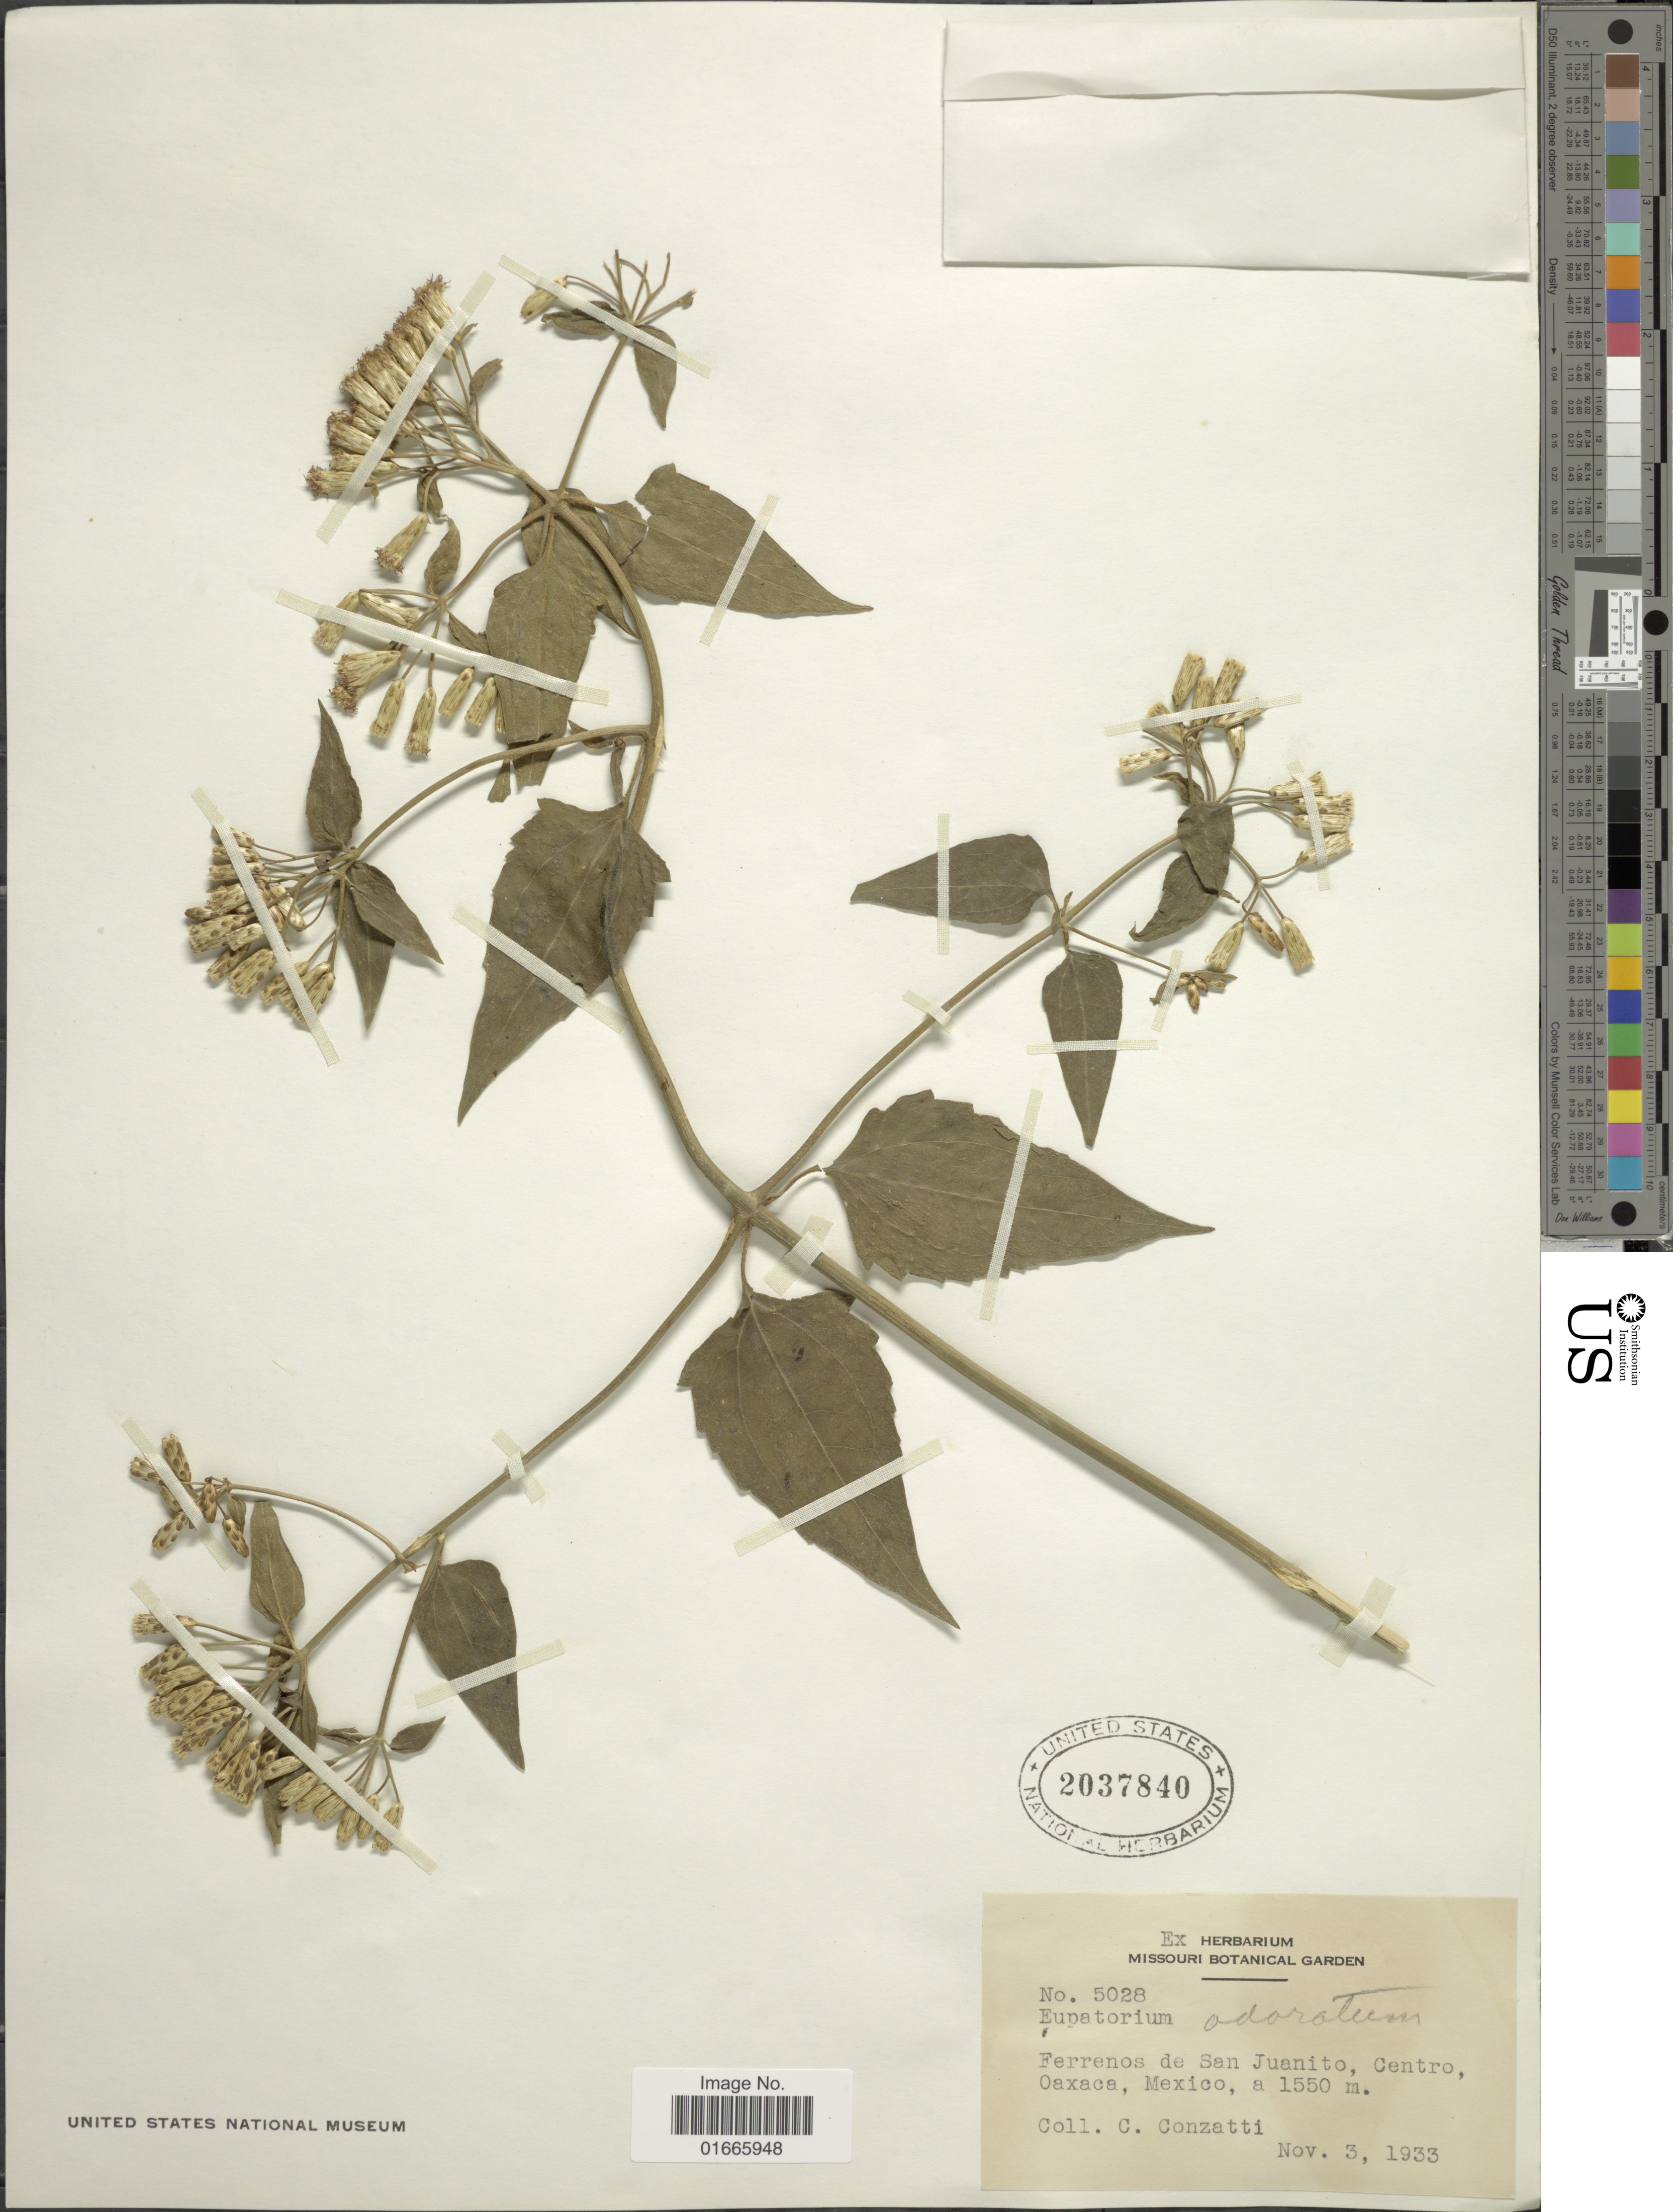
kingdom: Plantae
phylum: Tracheophyta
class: Magnoliopsida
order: Asterales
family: Asteraceae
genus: Chromolaena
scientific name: Chromolaena odorata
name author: (L.) R.M. King & H. Rob.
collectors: C. Conzatti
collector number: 5028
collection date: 1933-11-03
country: Mexico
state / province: Oaxaca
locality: Ferrenos de San Juanito, Centro, Oaxaca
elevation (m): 1550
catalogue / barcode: US 2037840